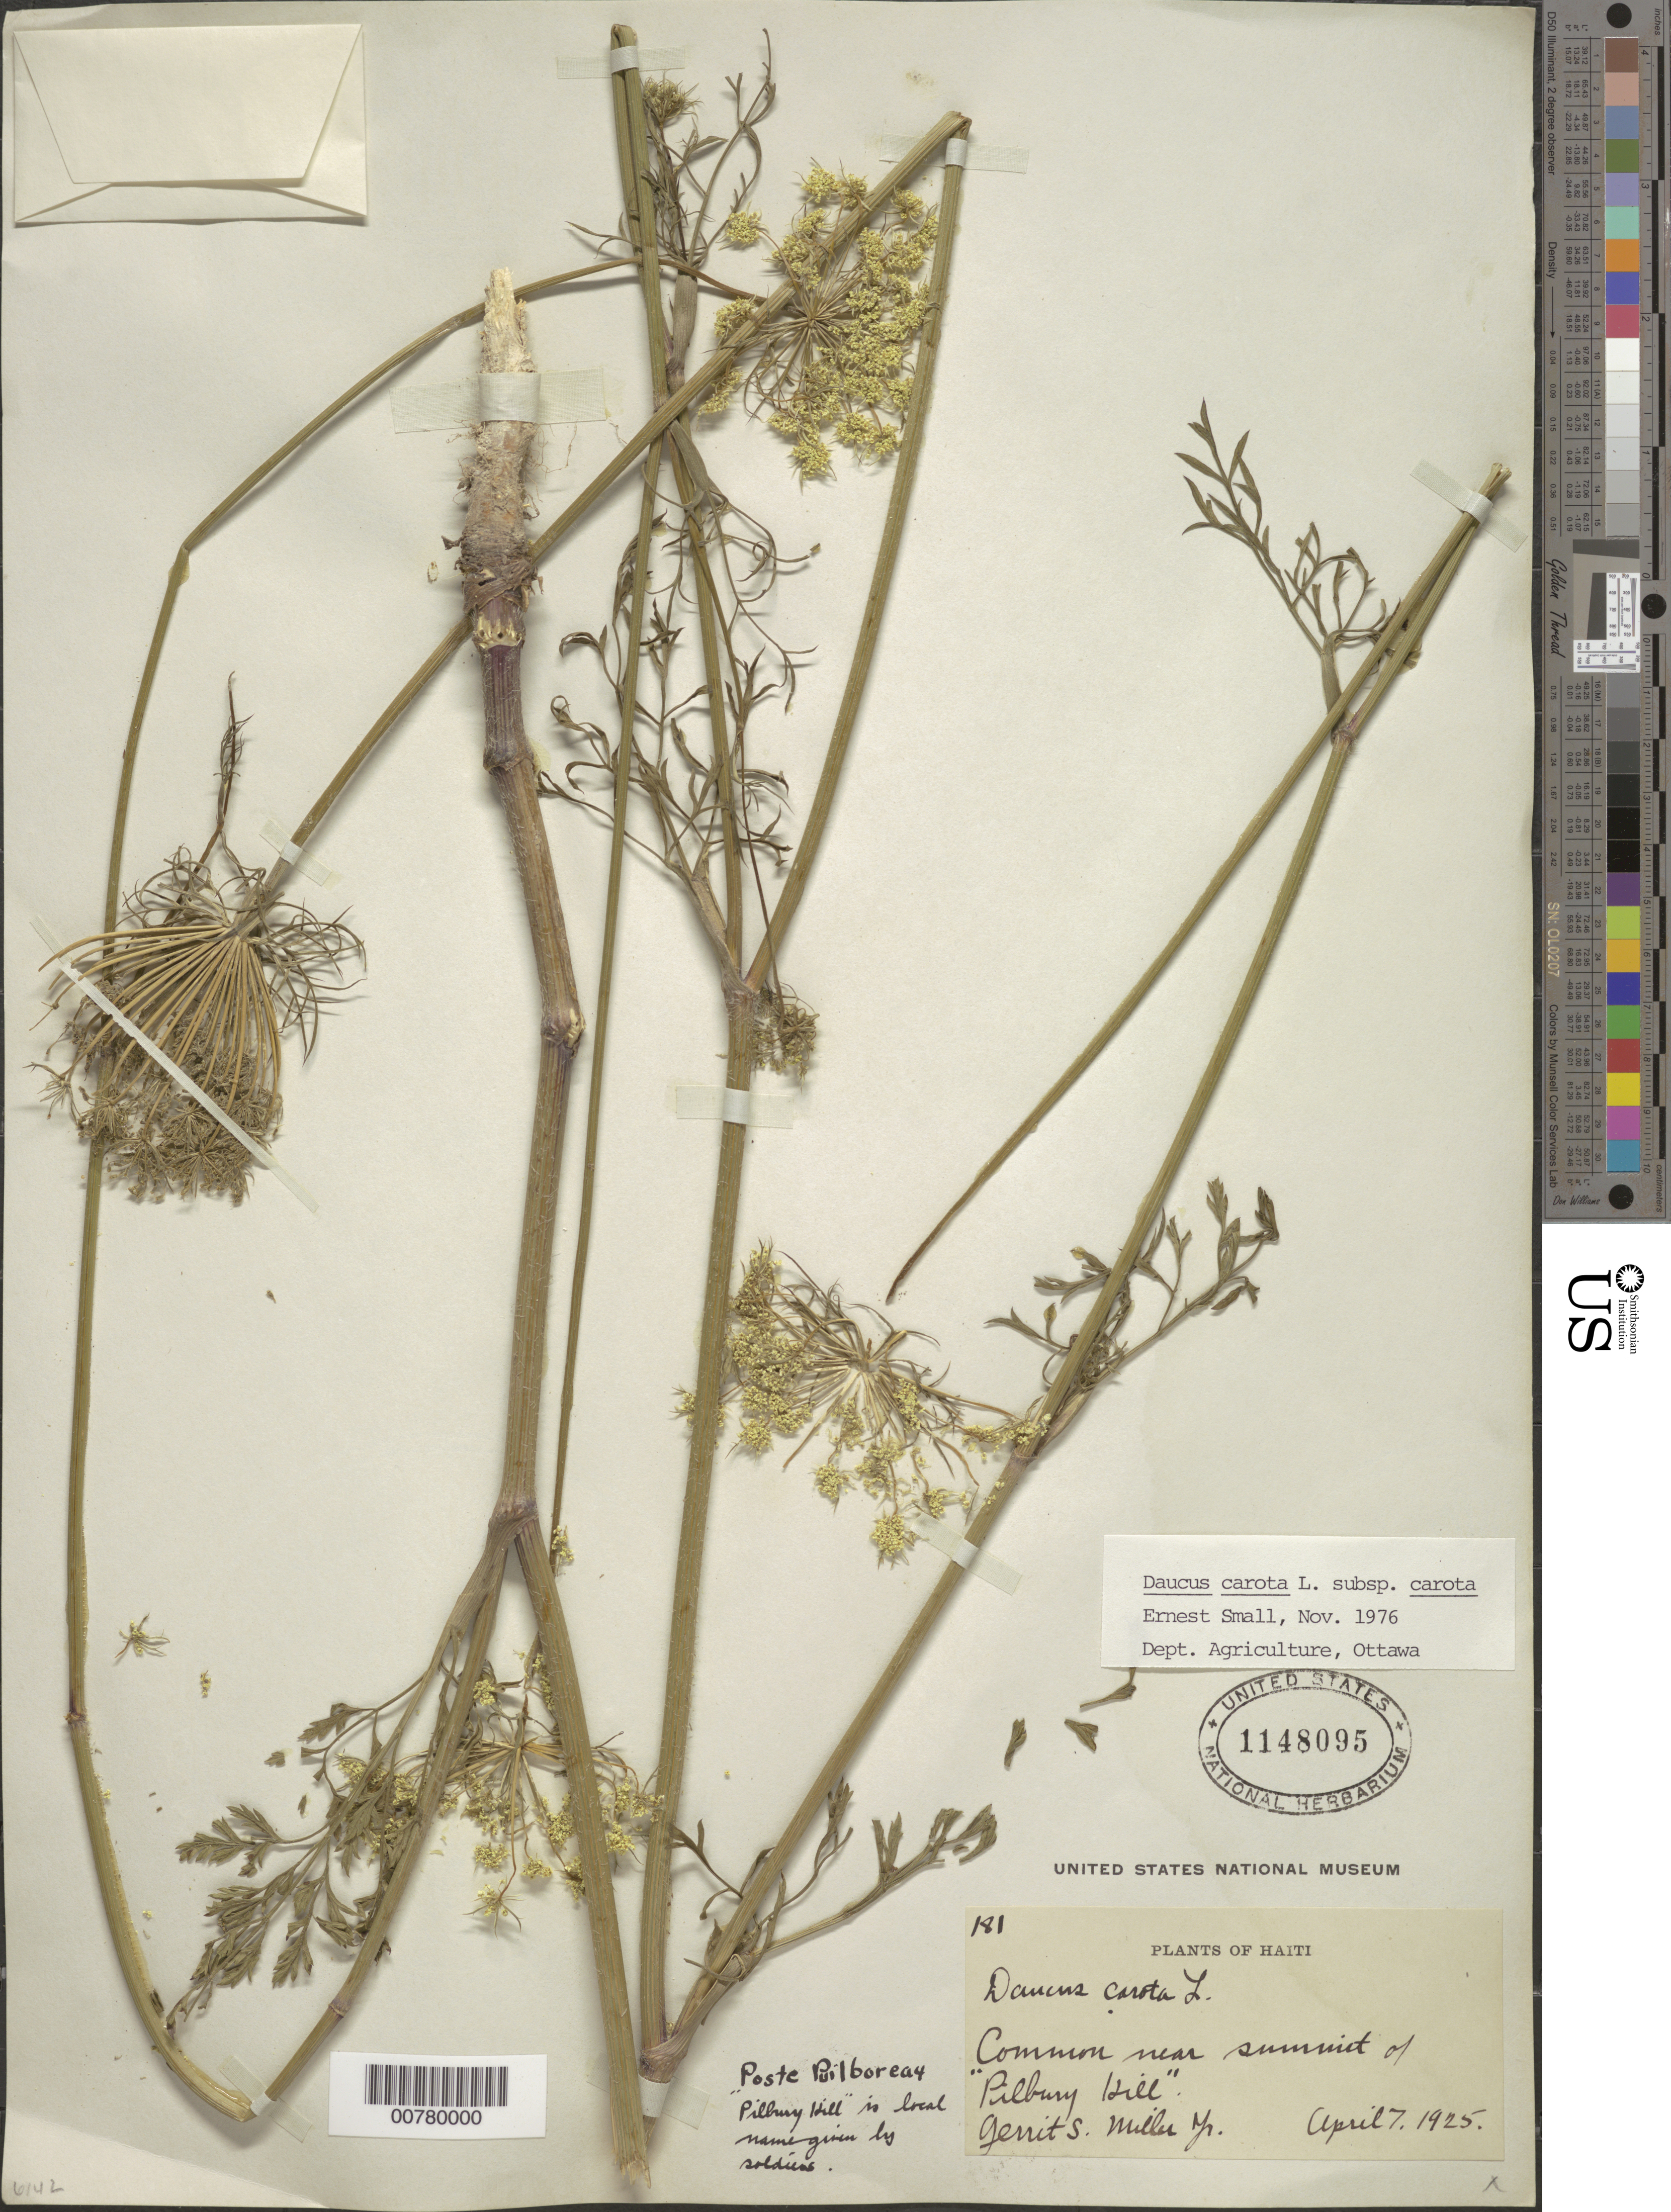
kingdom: Plantae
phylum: Tracheophyta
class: Magnoliopsida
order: Apiales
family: Apiaceae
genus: Daucus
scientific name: Daucus carota subsp. carota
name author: L.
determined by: Small, Ernest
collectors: G. S. Miller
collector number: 181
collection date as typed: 07 Apr 1925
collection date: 1925-04-07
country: Haiti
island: Hispaniola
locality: Near summit of "Pilbury Hill" (is local name given by soldiers).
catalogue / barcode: US 1148095